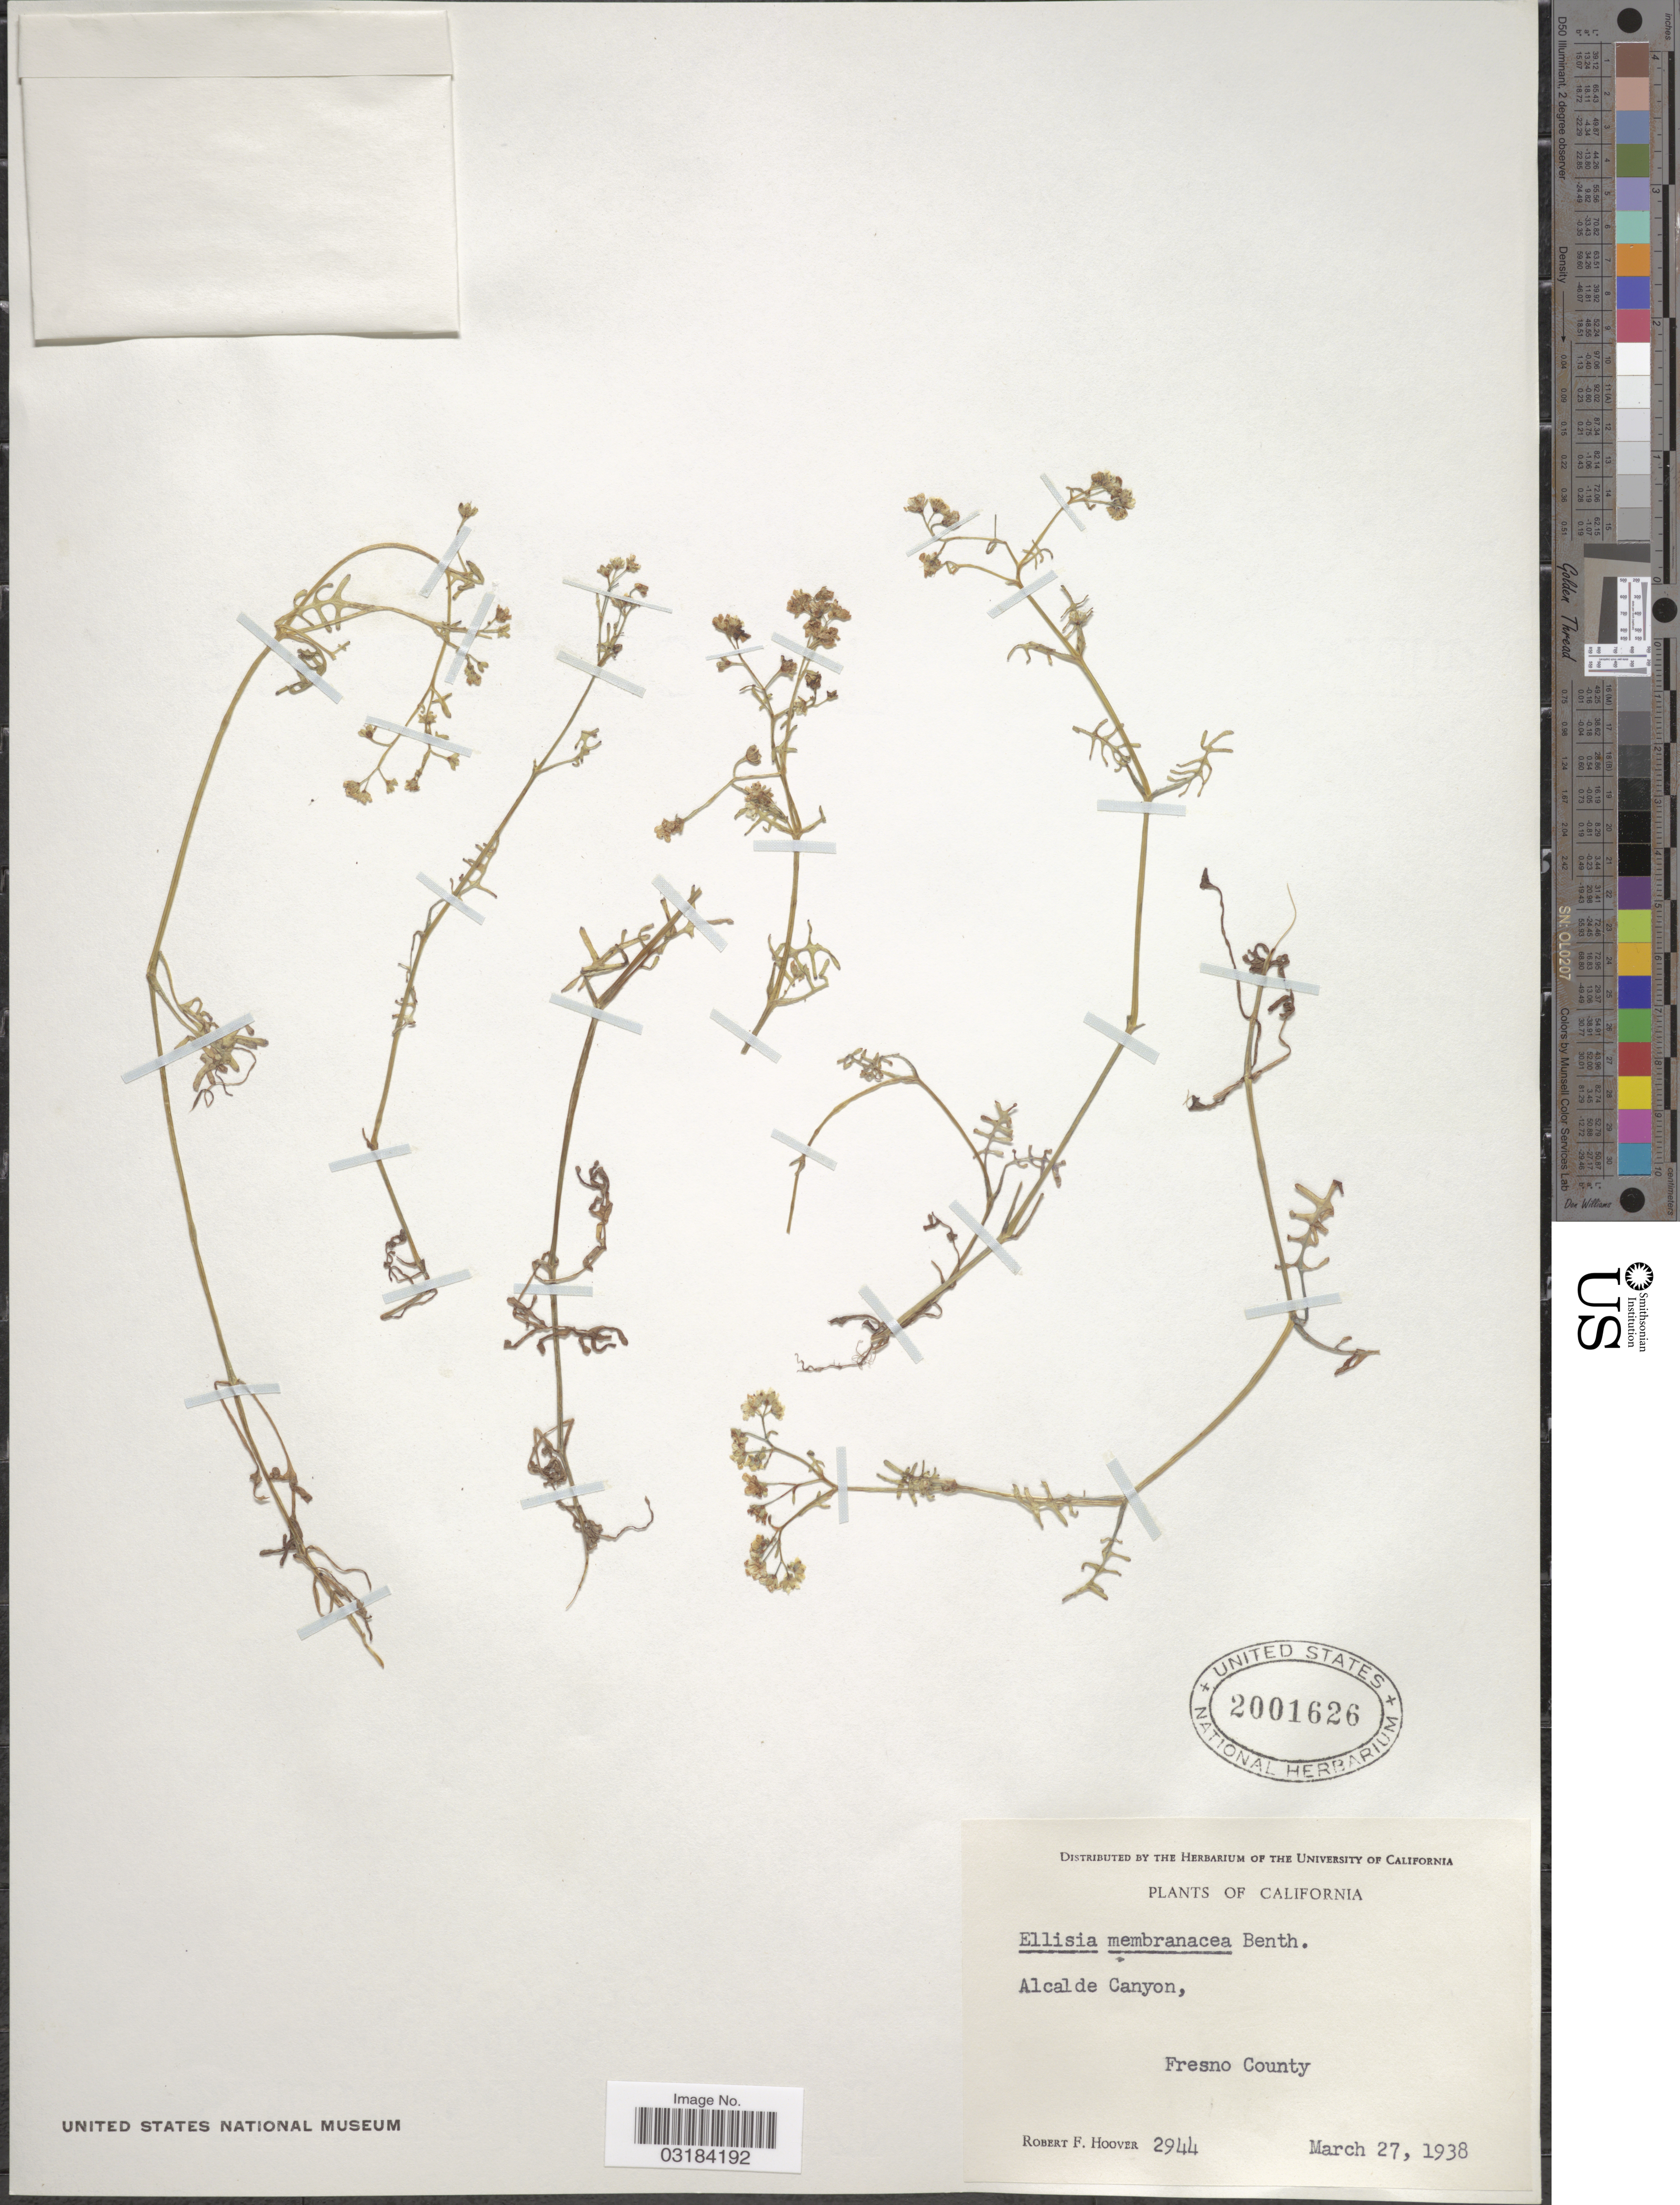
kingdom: Plantae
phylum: Tracheophyta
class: Magnoliopsida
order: Boraginales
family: Hydrophyllaceae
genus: Pholistoma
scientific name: Pholistoma membranaceum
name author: (Benth.) Constance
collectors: R. F. Hoover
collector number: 2944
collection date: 1938-03-27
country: United States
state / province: California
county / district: Fresno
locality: Alcalde Canyon, Fresno County.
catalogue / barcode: US 2001626